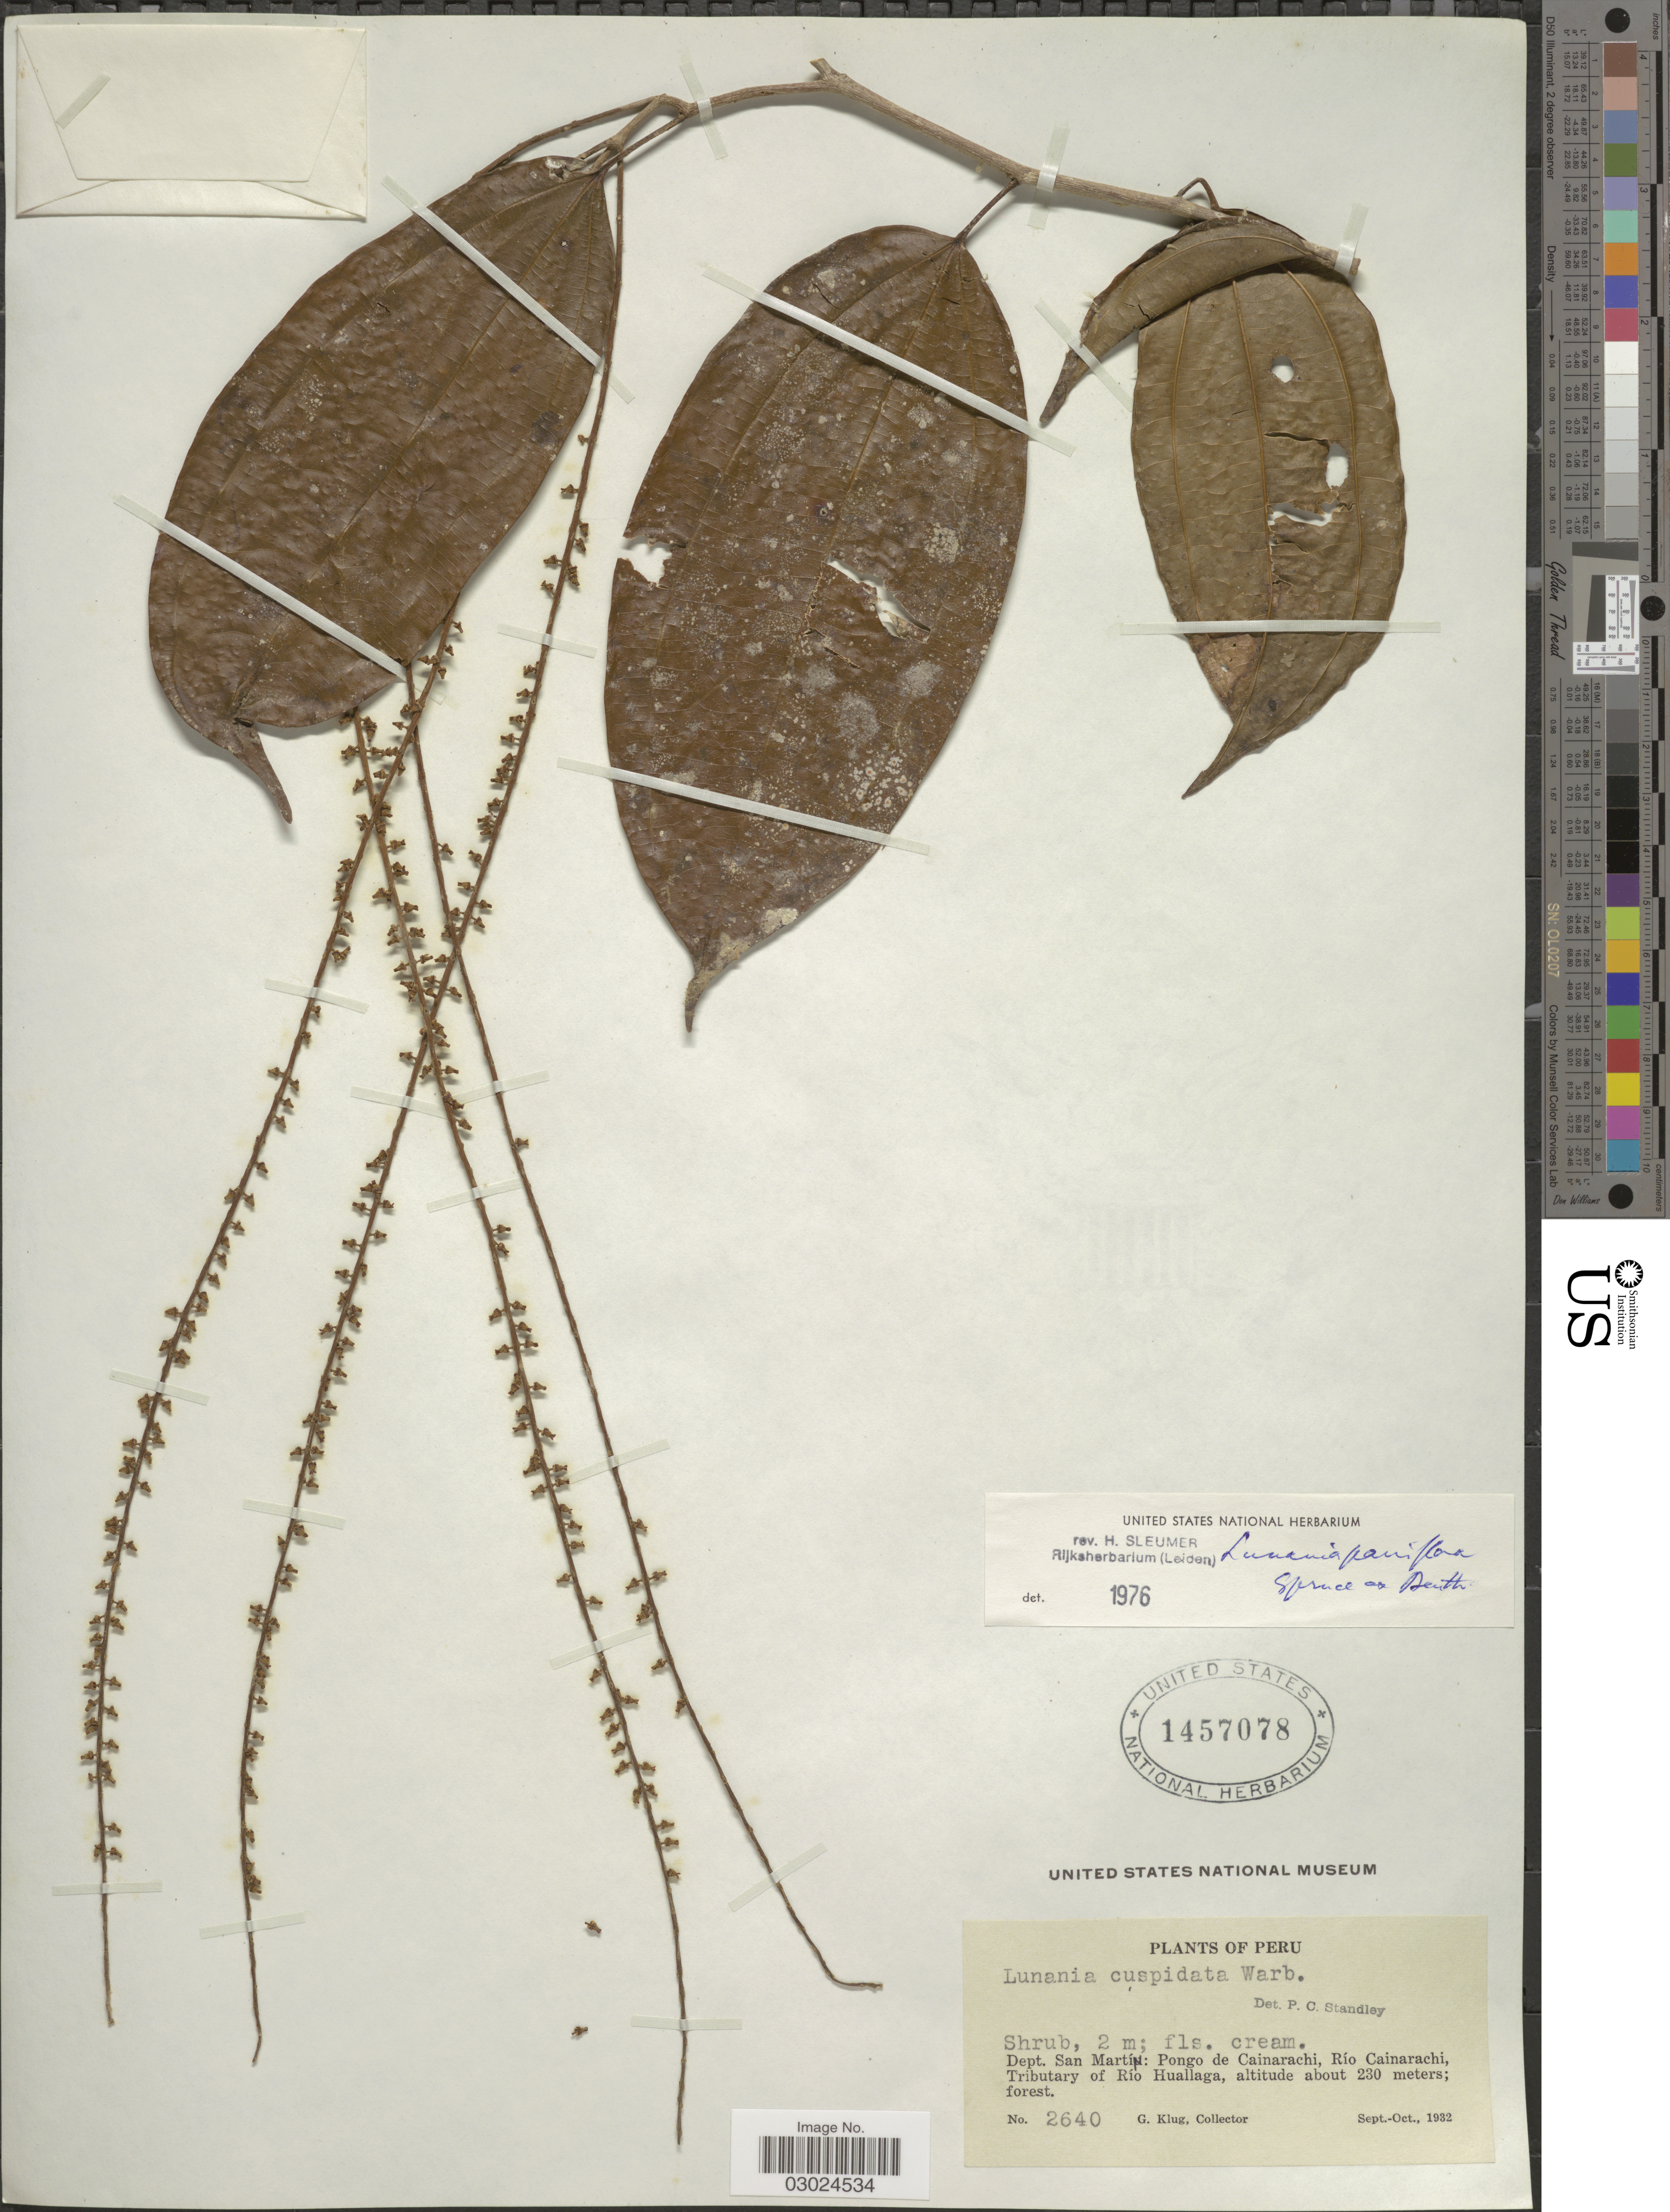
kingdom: Plantae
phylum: Tracheophyta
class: Magnoliopsida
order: Malpighiales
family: Salicaceae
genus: Lunania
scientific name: Lunania parviflora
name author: Spruce ex Benth.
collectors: G. Klug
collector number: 2640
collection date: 1932-09/1932-10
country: Peru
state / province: San Martín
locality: Dept. San Martín: Pongo de Cainarachi, Río Cainarachi, Tributary of Río Huallaga.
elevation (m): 230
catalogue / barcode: US 1457078